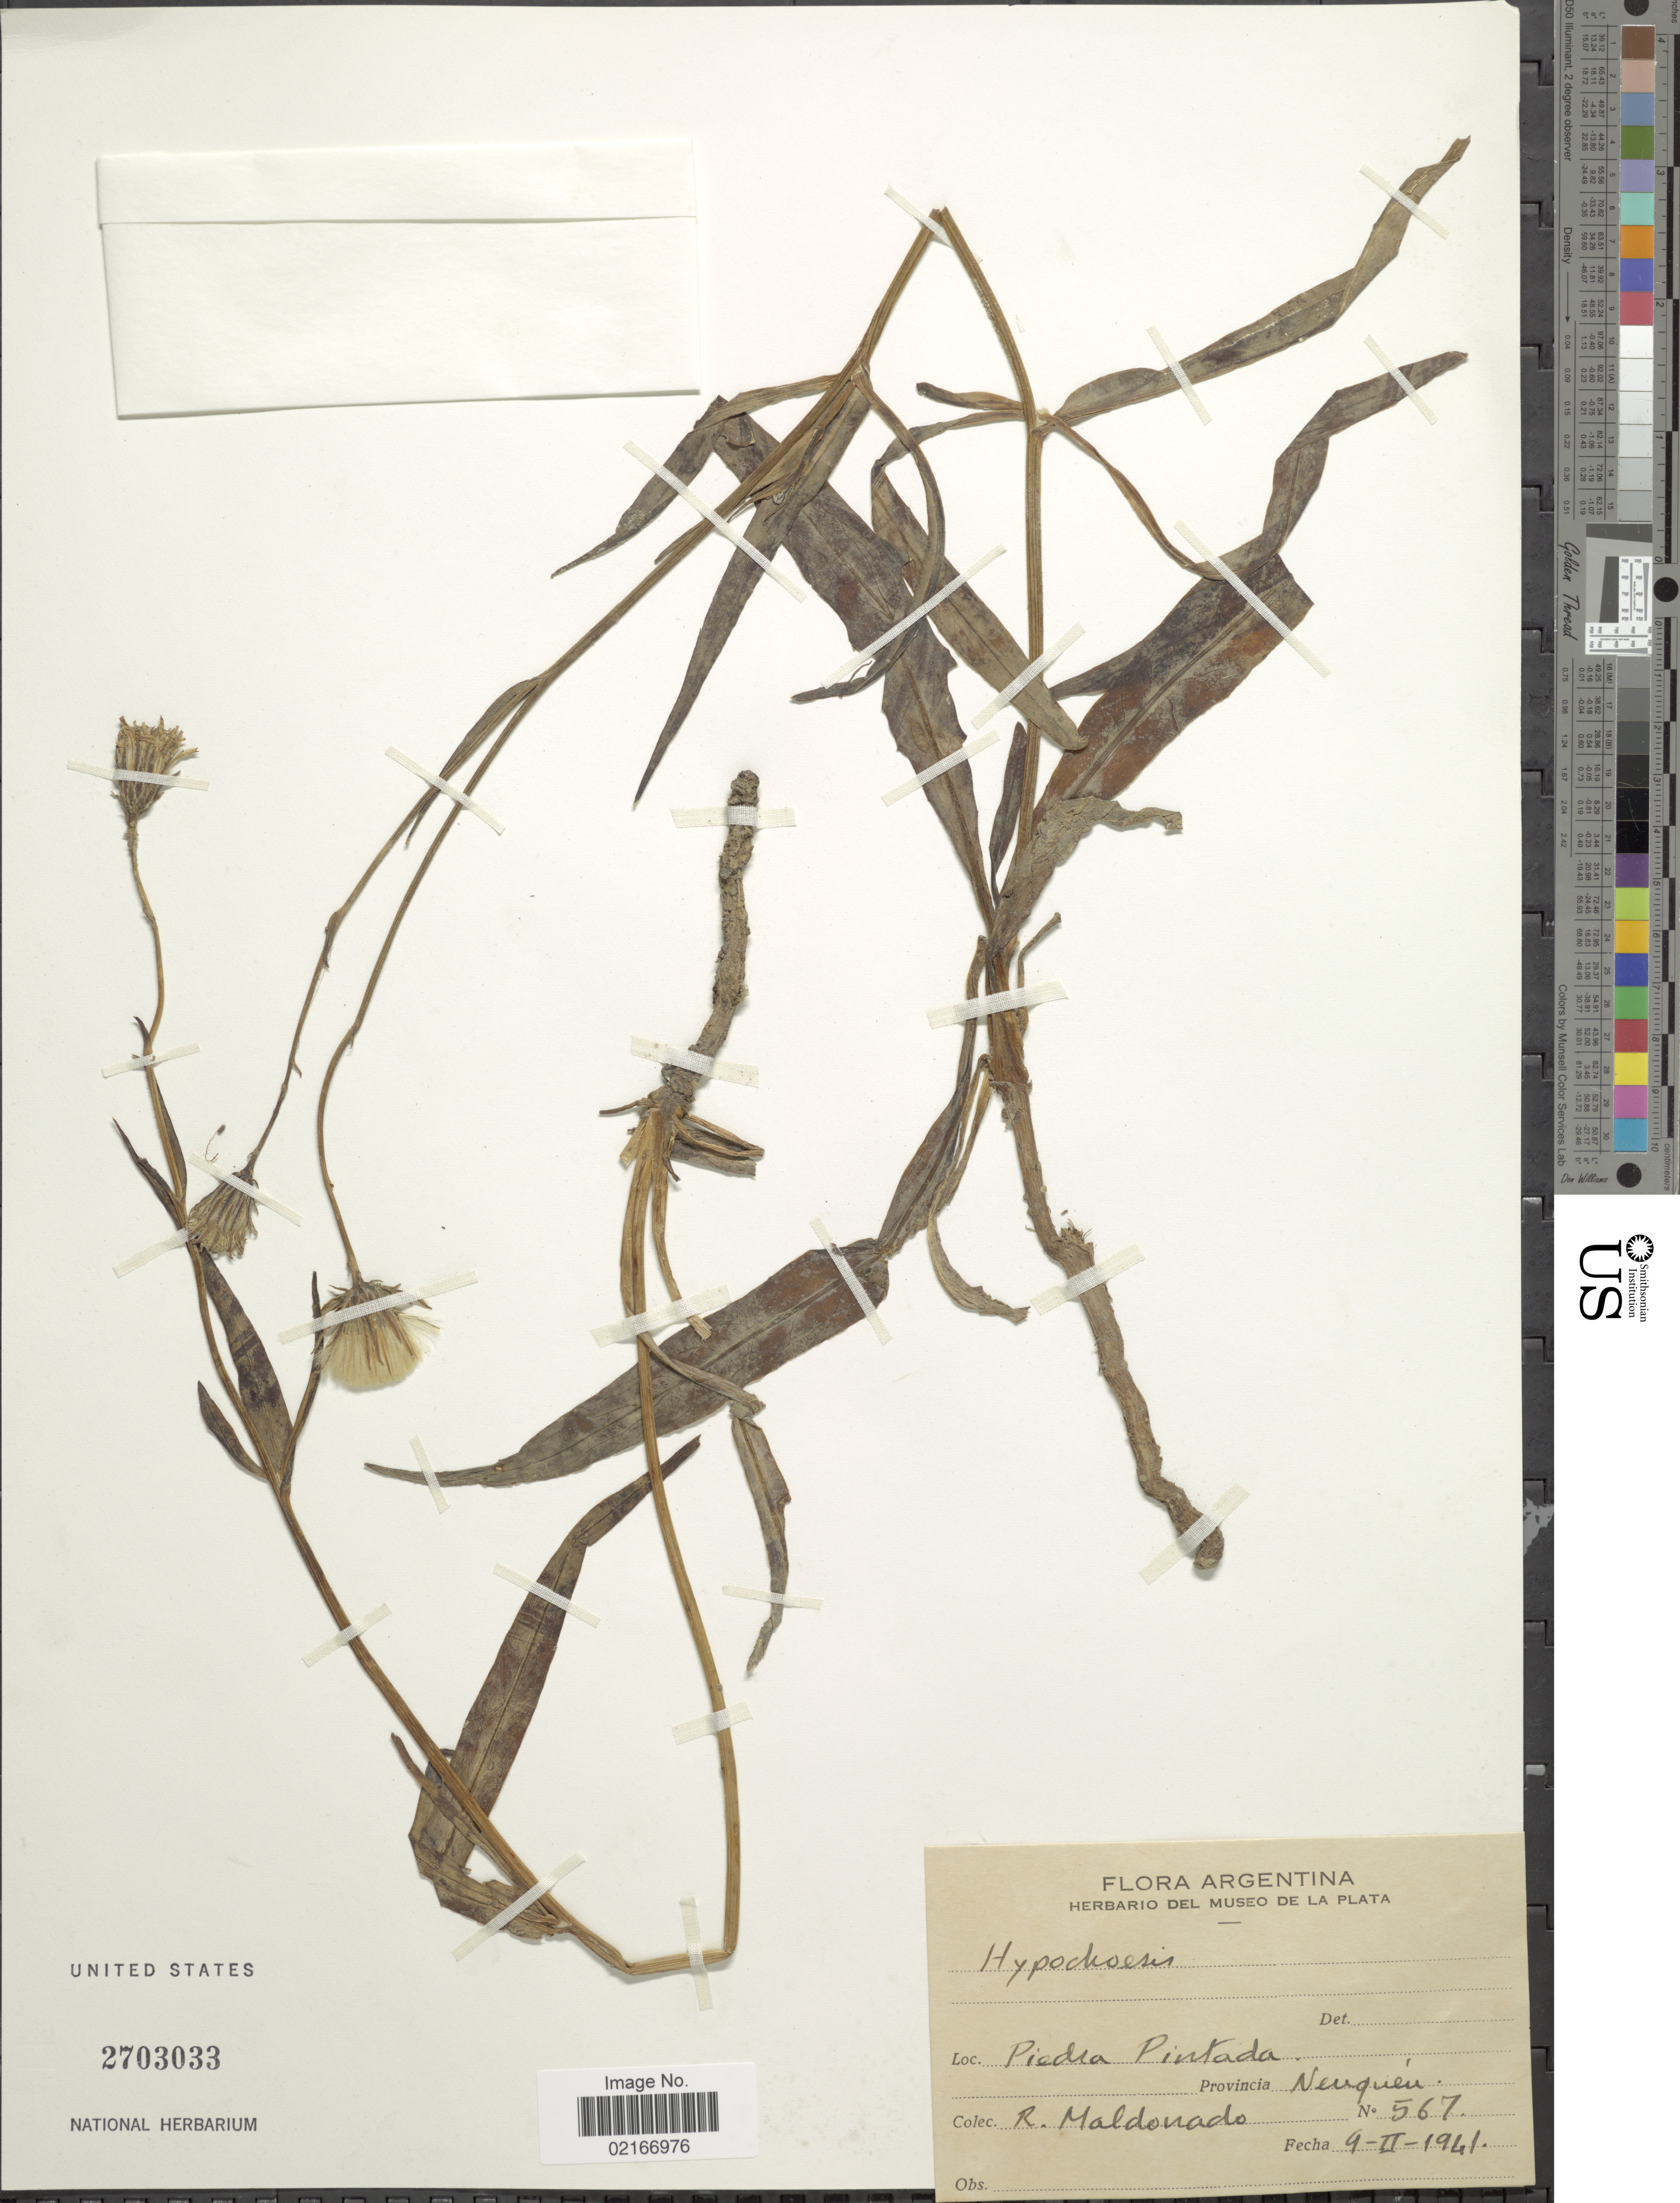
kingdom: Plantae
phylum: Tracheophyta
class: Magnoliopsida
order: Asterales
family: Asteraceae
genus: Hypochaeris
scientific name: Hypochaeris sp.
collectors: R. Maldonado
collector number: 567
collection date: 1941-02-09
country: Argentina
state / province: Neuquen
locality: Piedra Pintada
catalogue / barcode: US 2703033